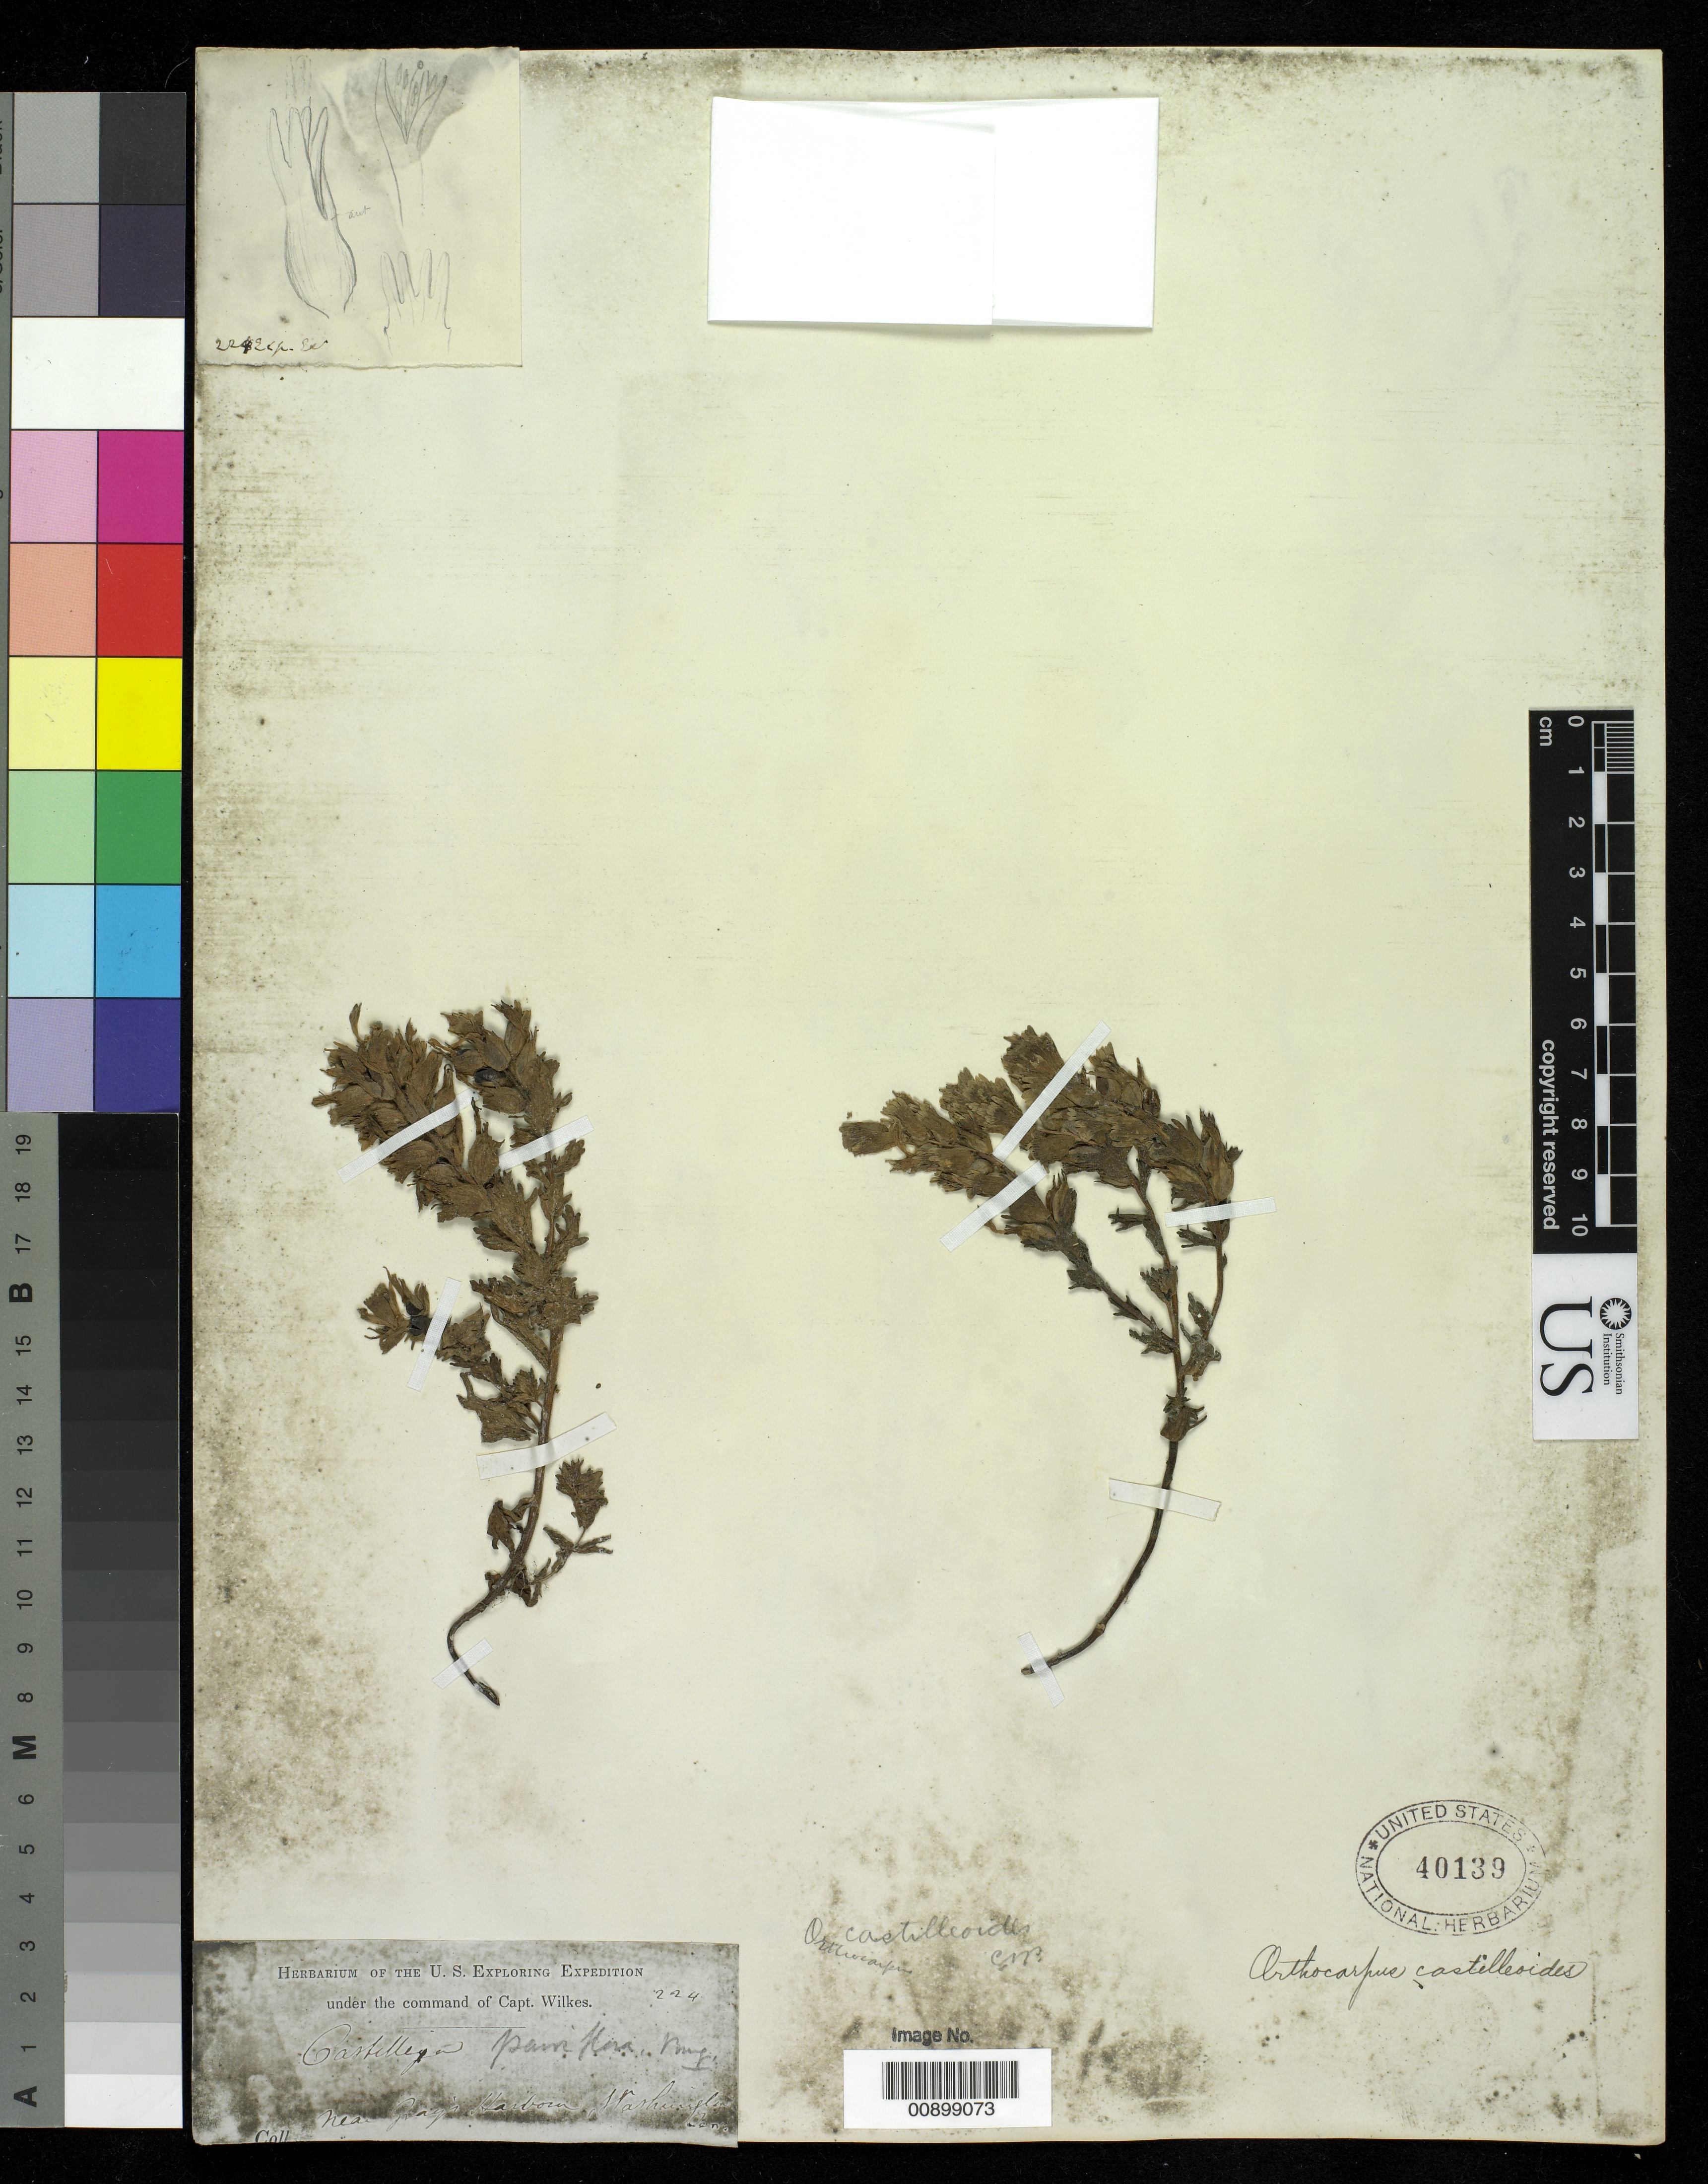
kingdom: Plantae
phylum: Tracheophyta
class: Magnoliopsida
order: Lamiales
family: Orobanchaceae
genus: Orthocarpus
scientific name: Orthocarpus castillejoides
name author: Benth.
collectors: Wilkes Explor. Exped.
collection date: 1838/1842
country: United States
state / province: Washington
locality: Near Gray's Harbor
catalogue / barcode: US 40139